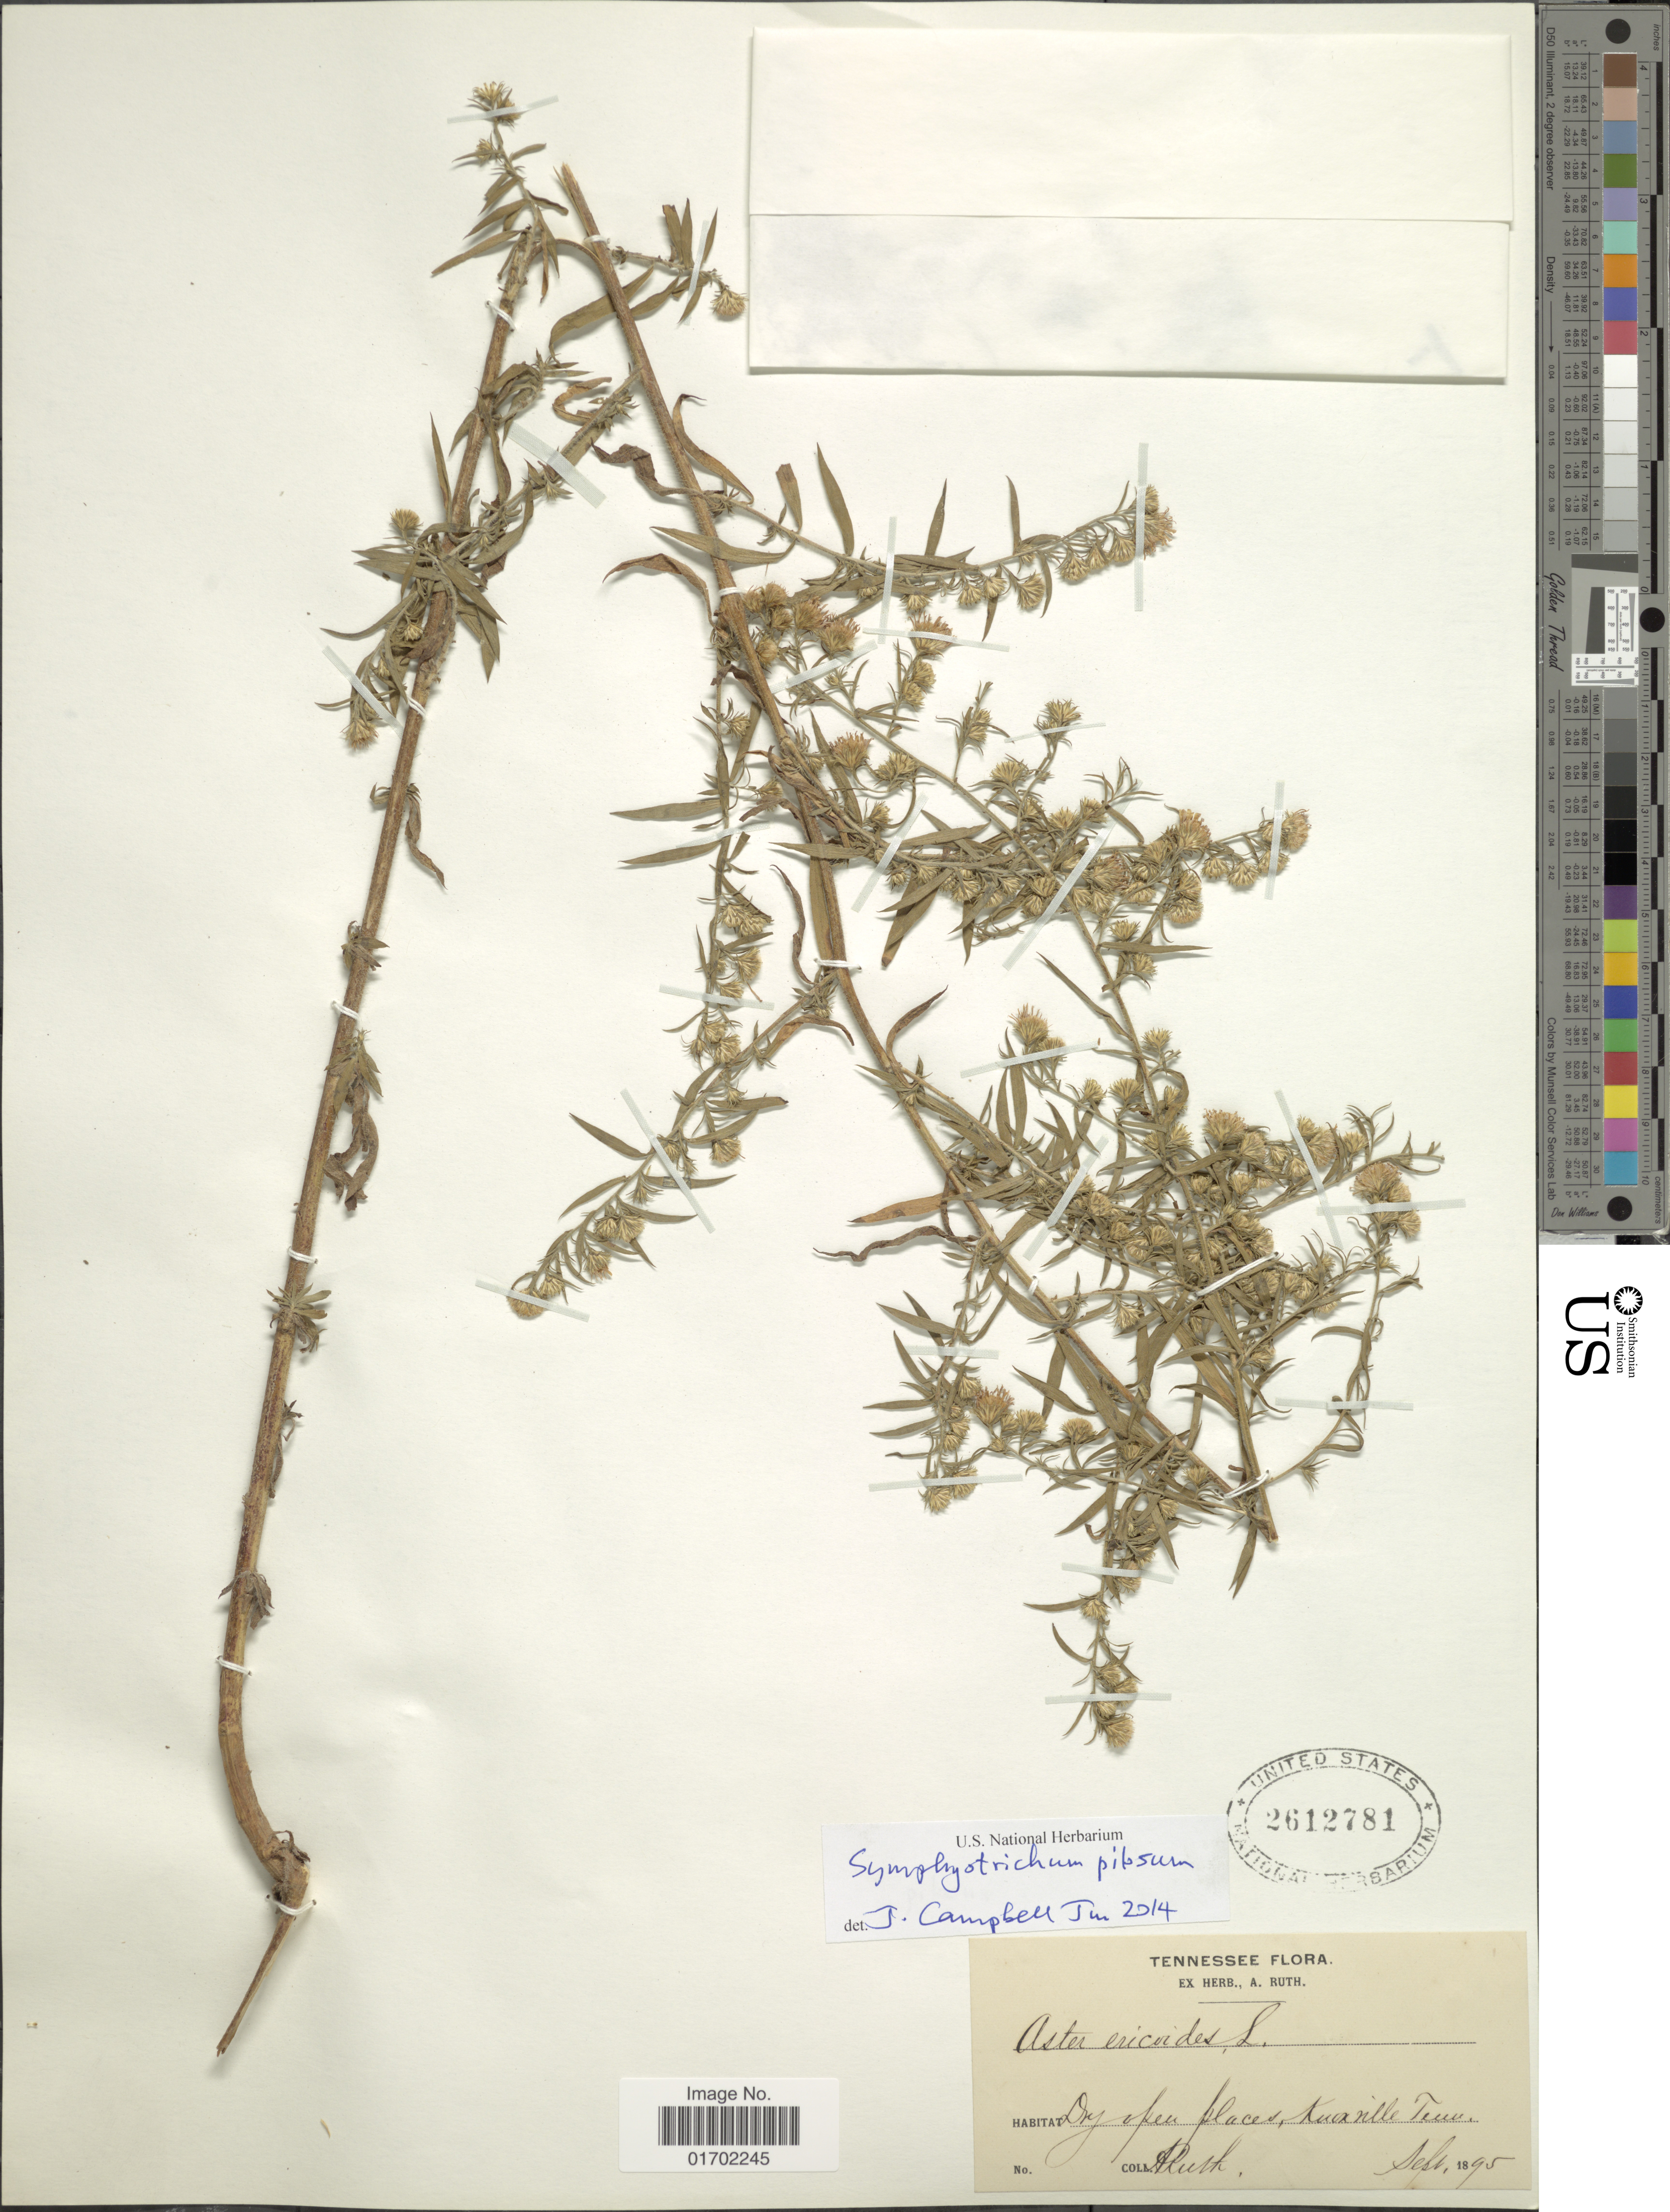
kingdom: Plantae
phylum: Tracheophyta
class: Magnoliopsida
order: Asterales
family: Asteraceae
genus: Symphyotrichum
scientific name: Symphyotrichum pilosum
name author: (Willd.) G.L. Nesom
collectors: A. Ruth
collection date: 1895-09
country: United States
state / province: Tennessee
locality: Knoxville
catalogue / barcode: US 2612781